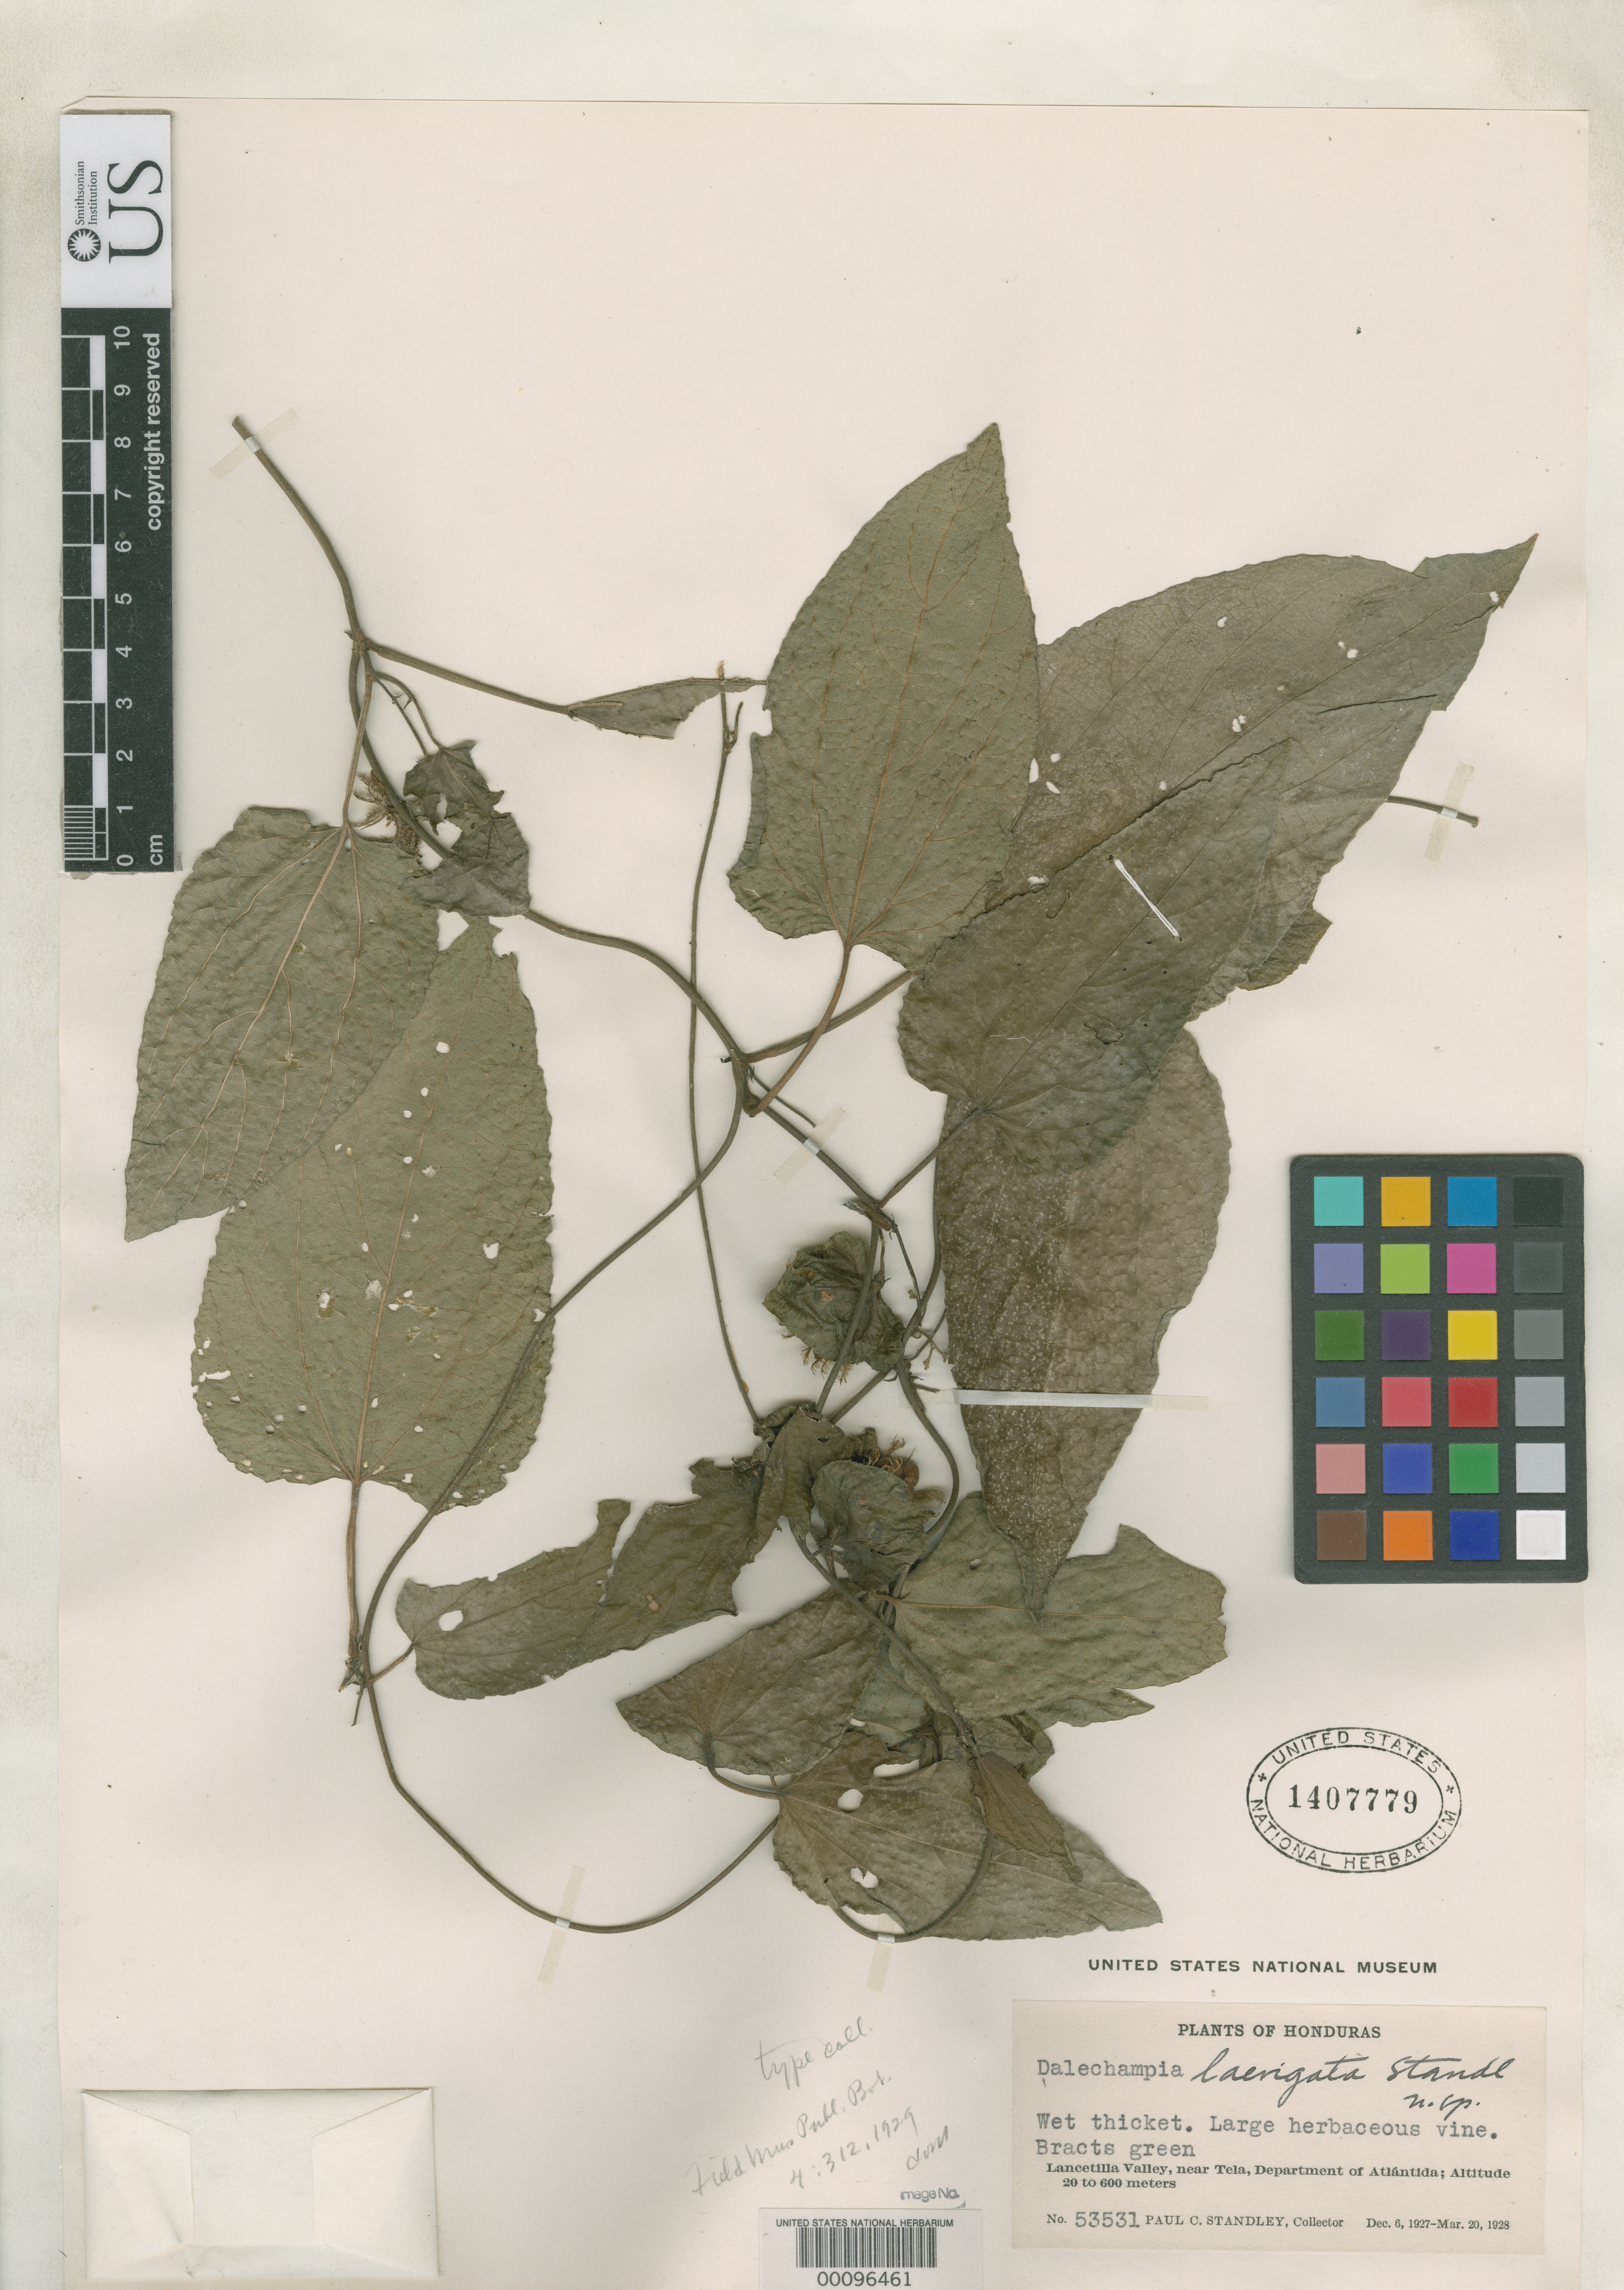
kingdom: Plantae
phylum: Tracheophyta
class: Magnoliopsida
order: Malpighiales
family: Euphorbiaceae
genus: Dalechampia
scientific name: Dalechampia laevigata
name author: Standl.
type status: Isotype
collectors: P. C. Standley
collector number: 53531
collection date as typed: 06 Dec 1927 to 20 Mar 1928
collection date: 1927-12-06/1928-03-20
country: Honduras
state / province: Atlántida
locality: Near Tela.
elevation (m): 100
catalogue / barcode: US 1407779